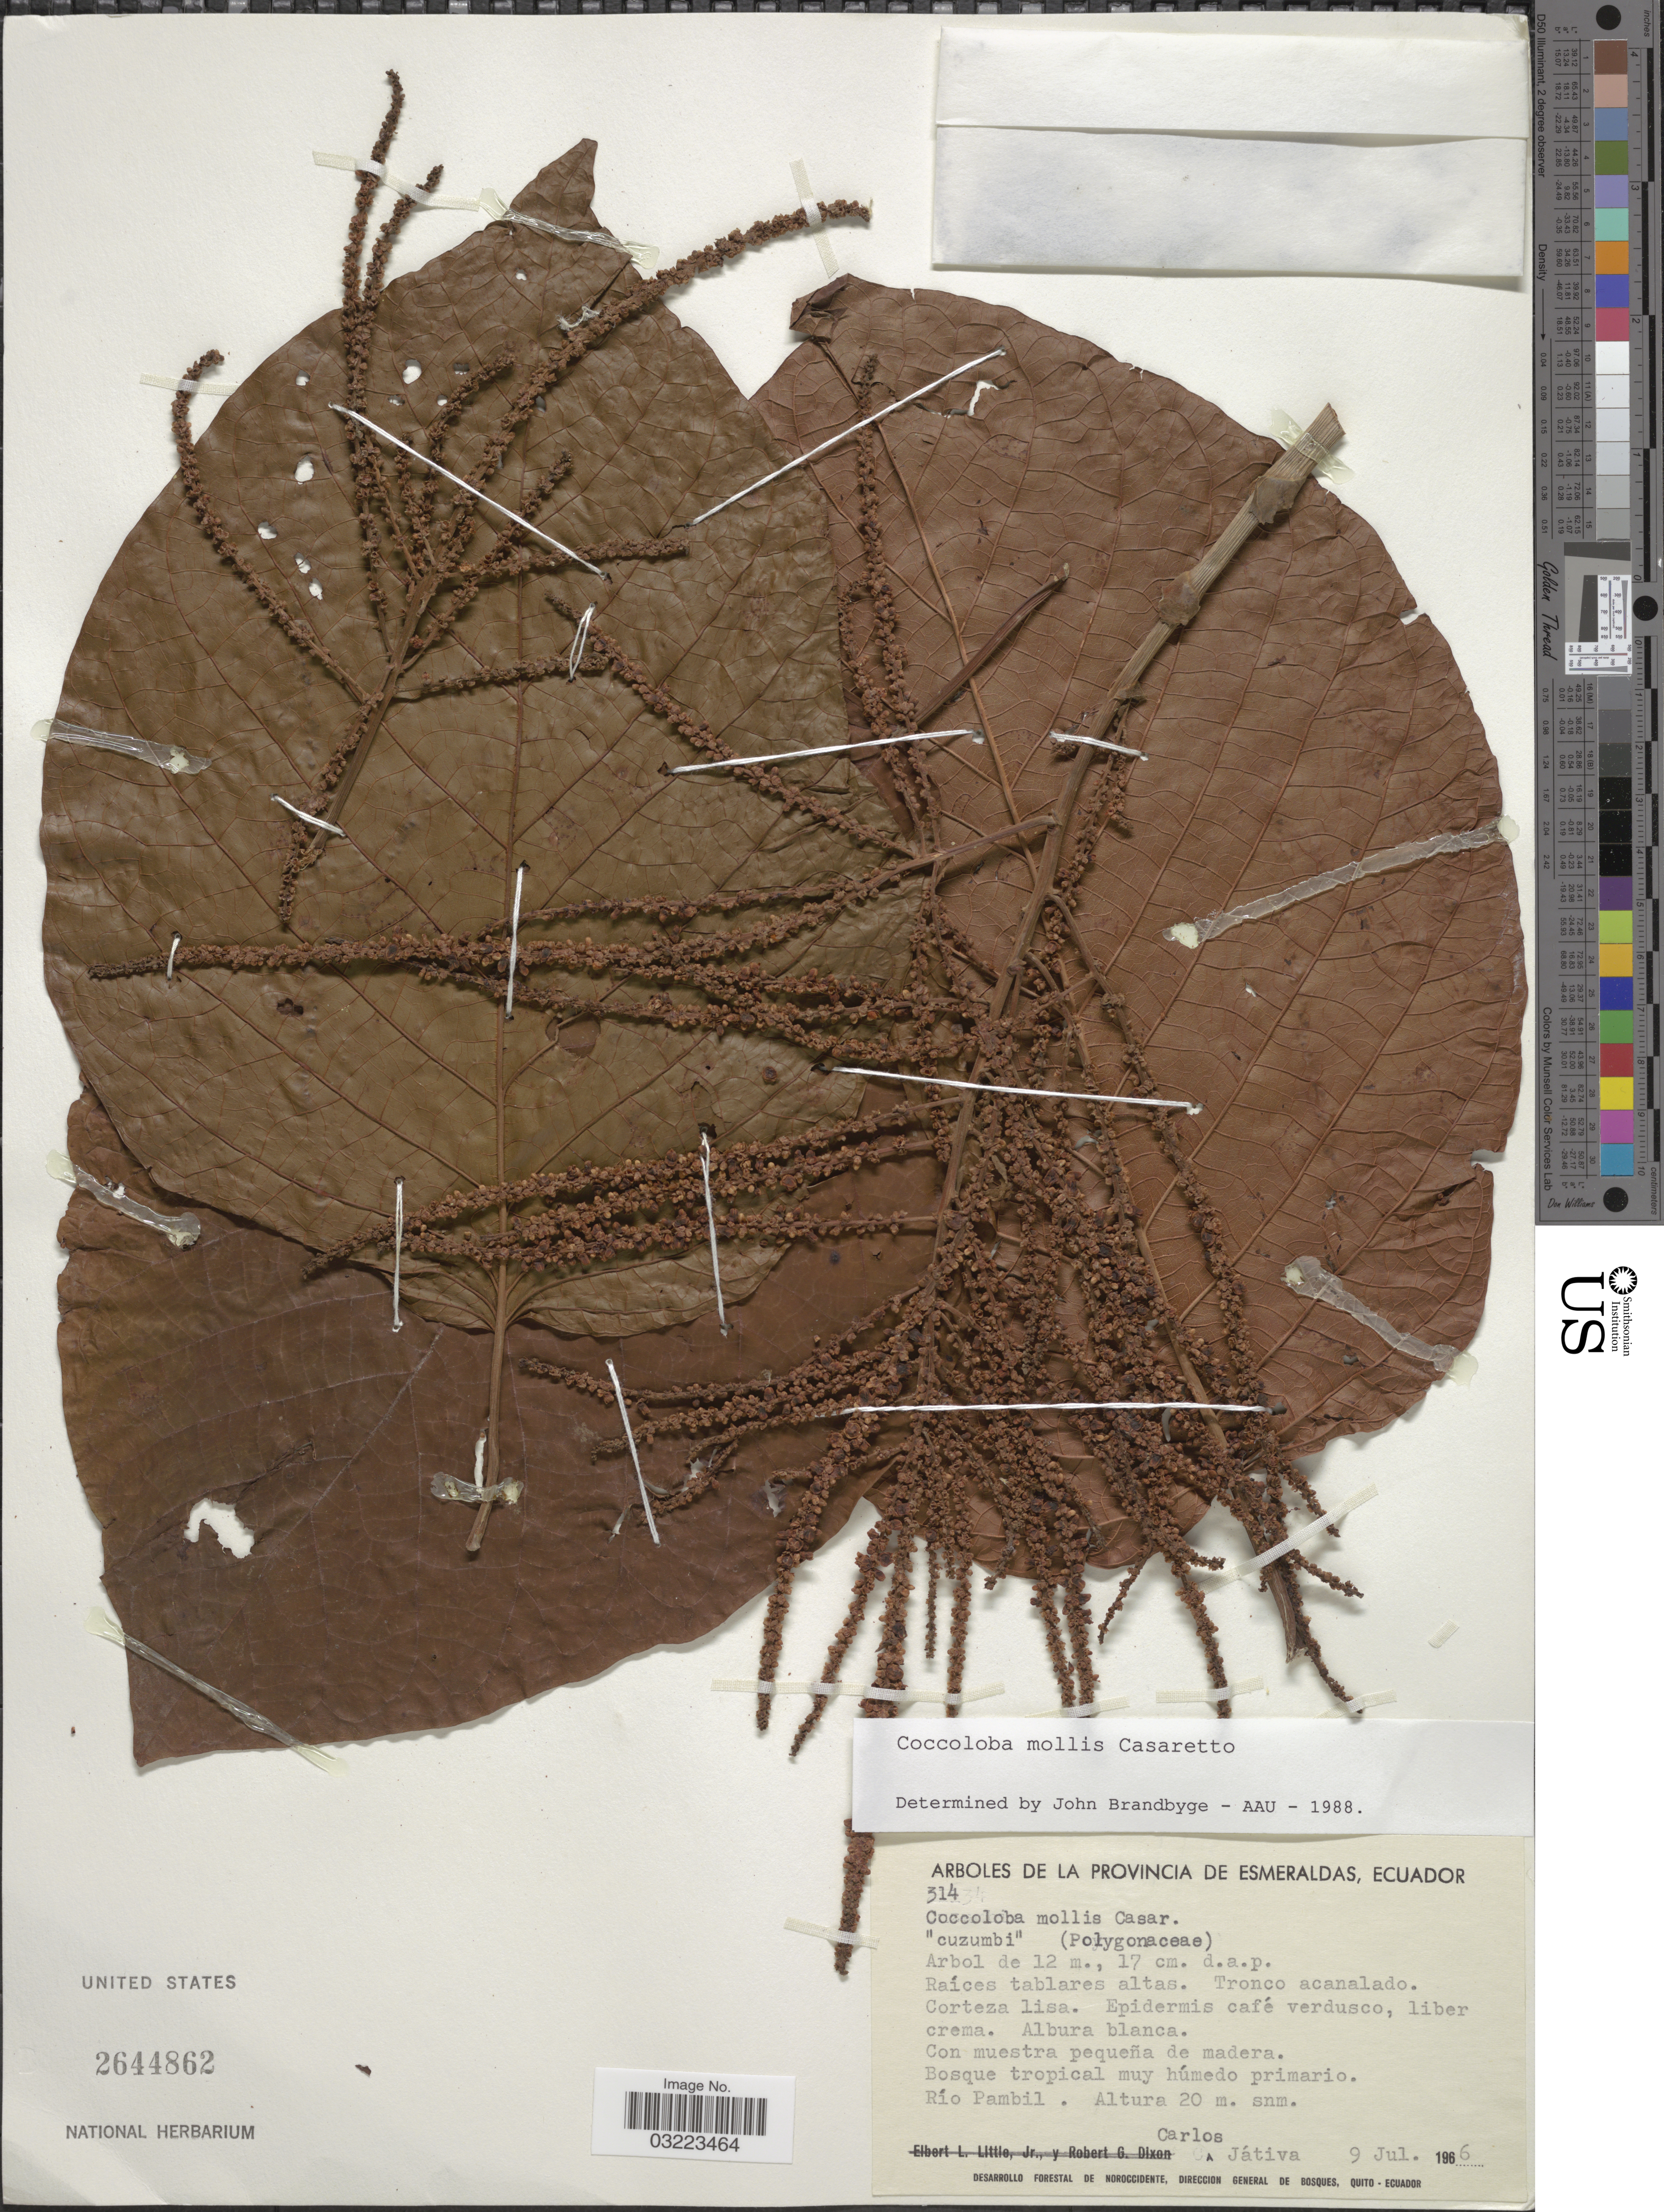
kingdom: Plantae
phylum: Tracheophyta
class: Magnoliopsida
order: Caryophyllales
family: Polygonaceae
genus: Coccoloba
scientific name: Coccoloba mollis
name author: Casar.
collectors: C. D. Játiva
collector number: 314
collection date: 1986-07-09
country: Ecuador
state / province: Esmeraldas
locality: Río Pambil.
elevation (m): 20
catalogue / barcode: US 2644862